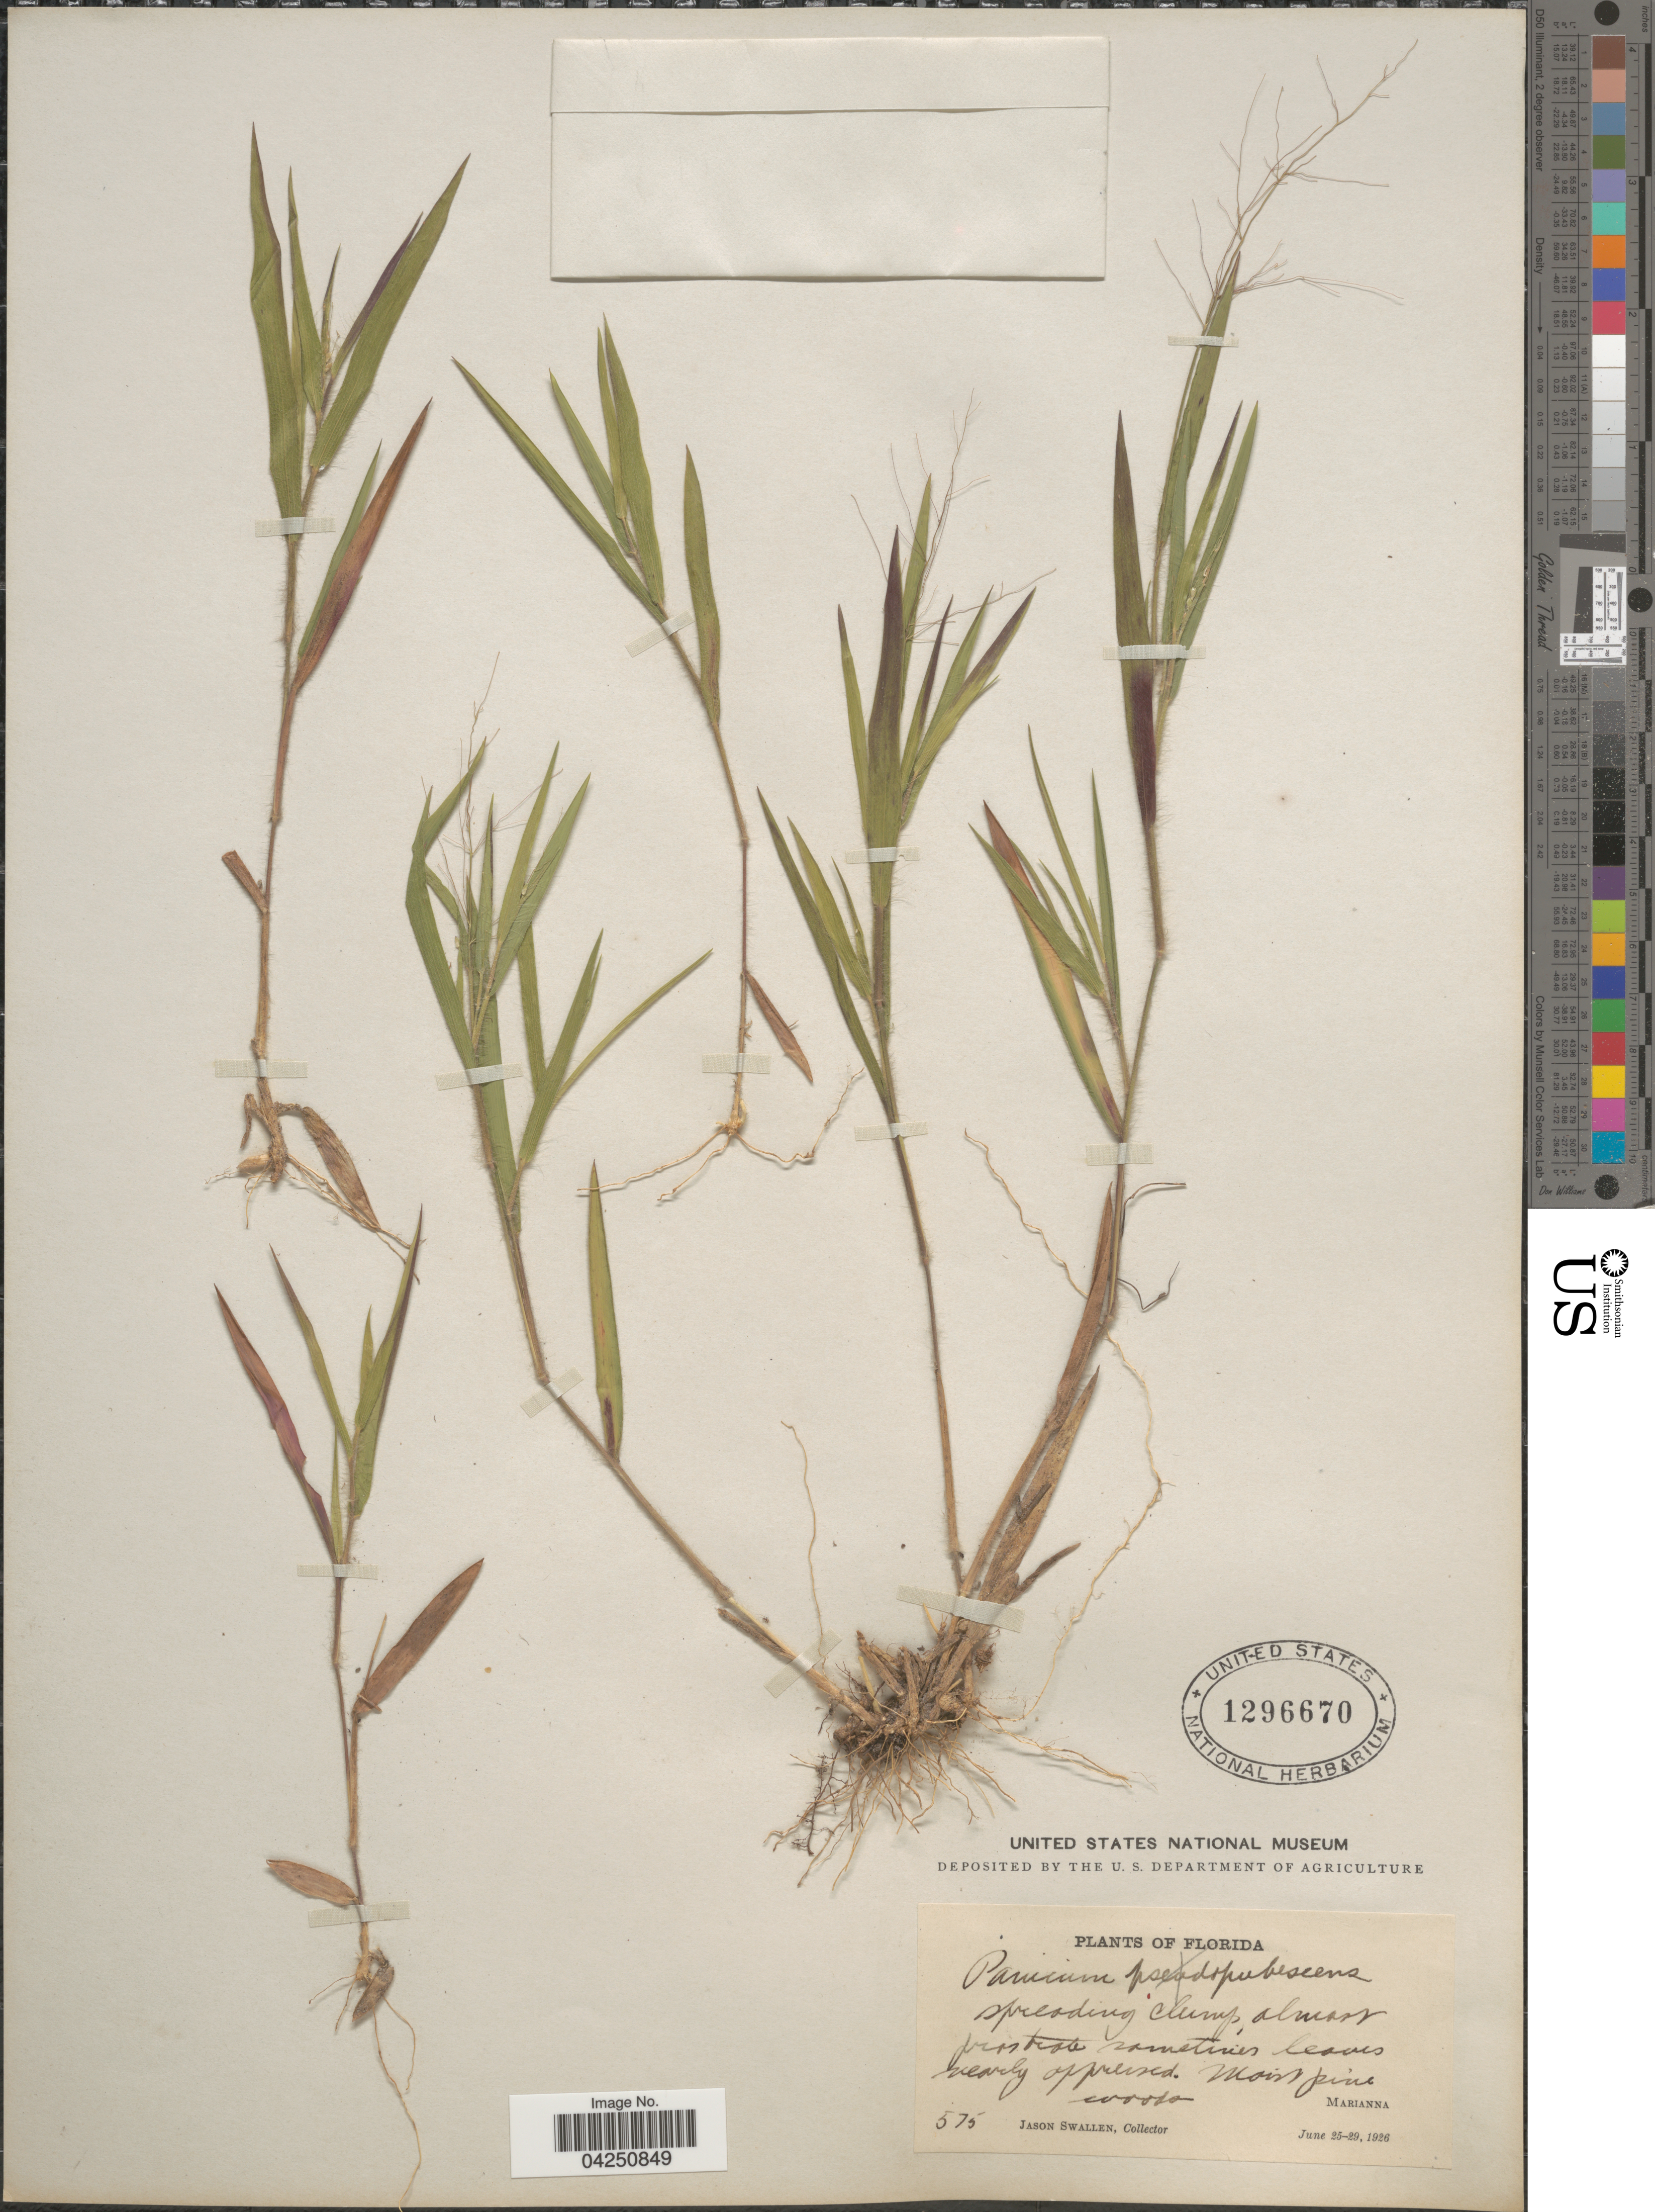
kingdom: Plantae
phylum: Tracheophyta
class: Liliopsida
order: Poales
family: Poaceae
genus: Dichanthelium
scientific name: Dichanthelium acuminatum var. acuminatum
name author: (Sw.) Gould & C.A. Clark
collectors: J. R. Swallen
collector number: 575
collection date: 1926-06-25/1926-06-29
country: United States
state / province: Florida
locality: Marianna.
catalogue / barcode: US 1296670